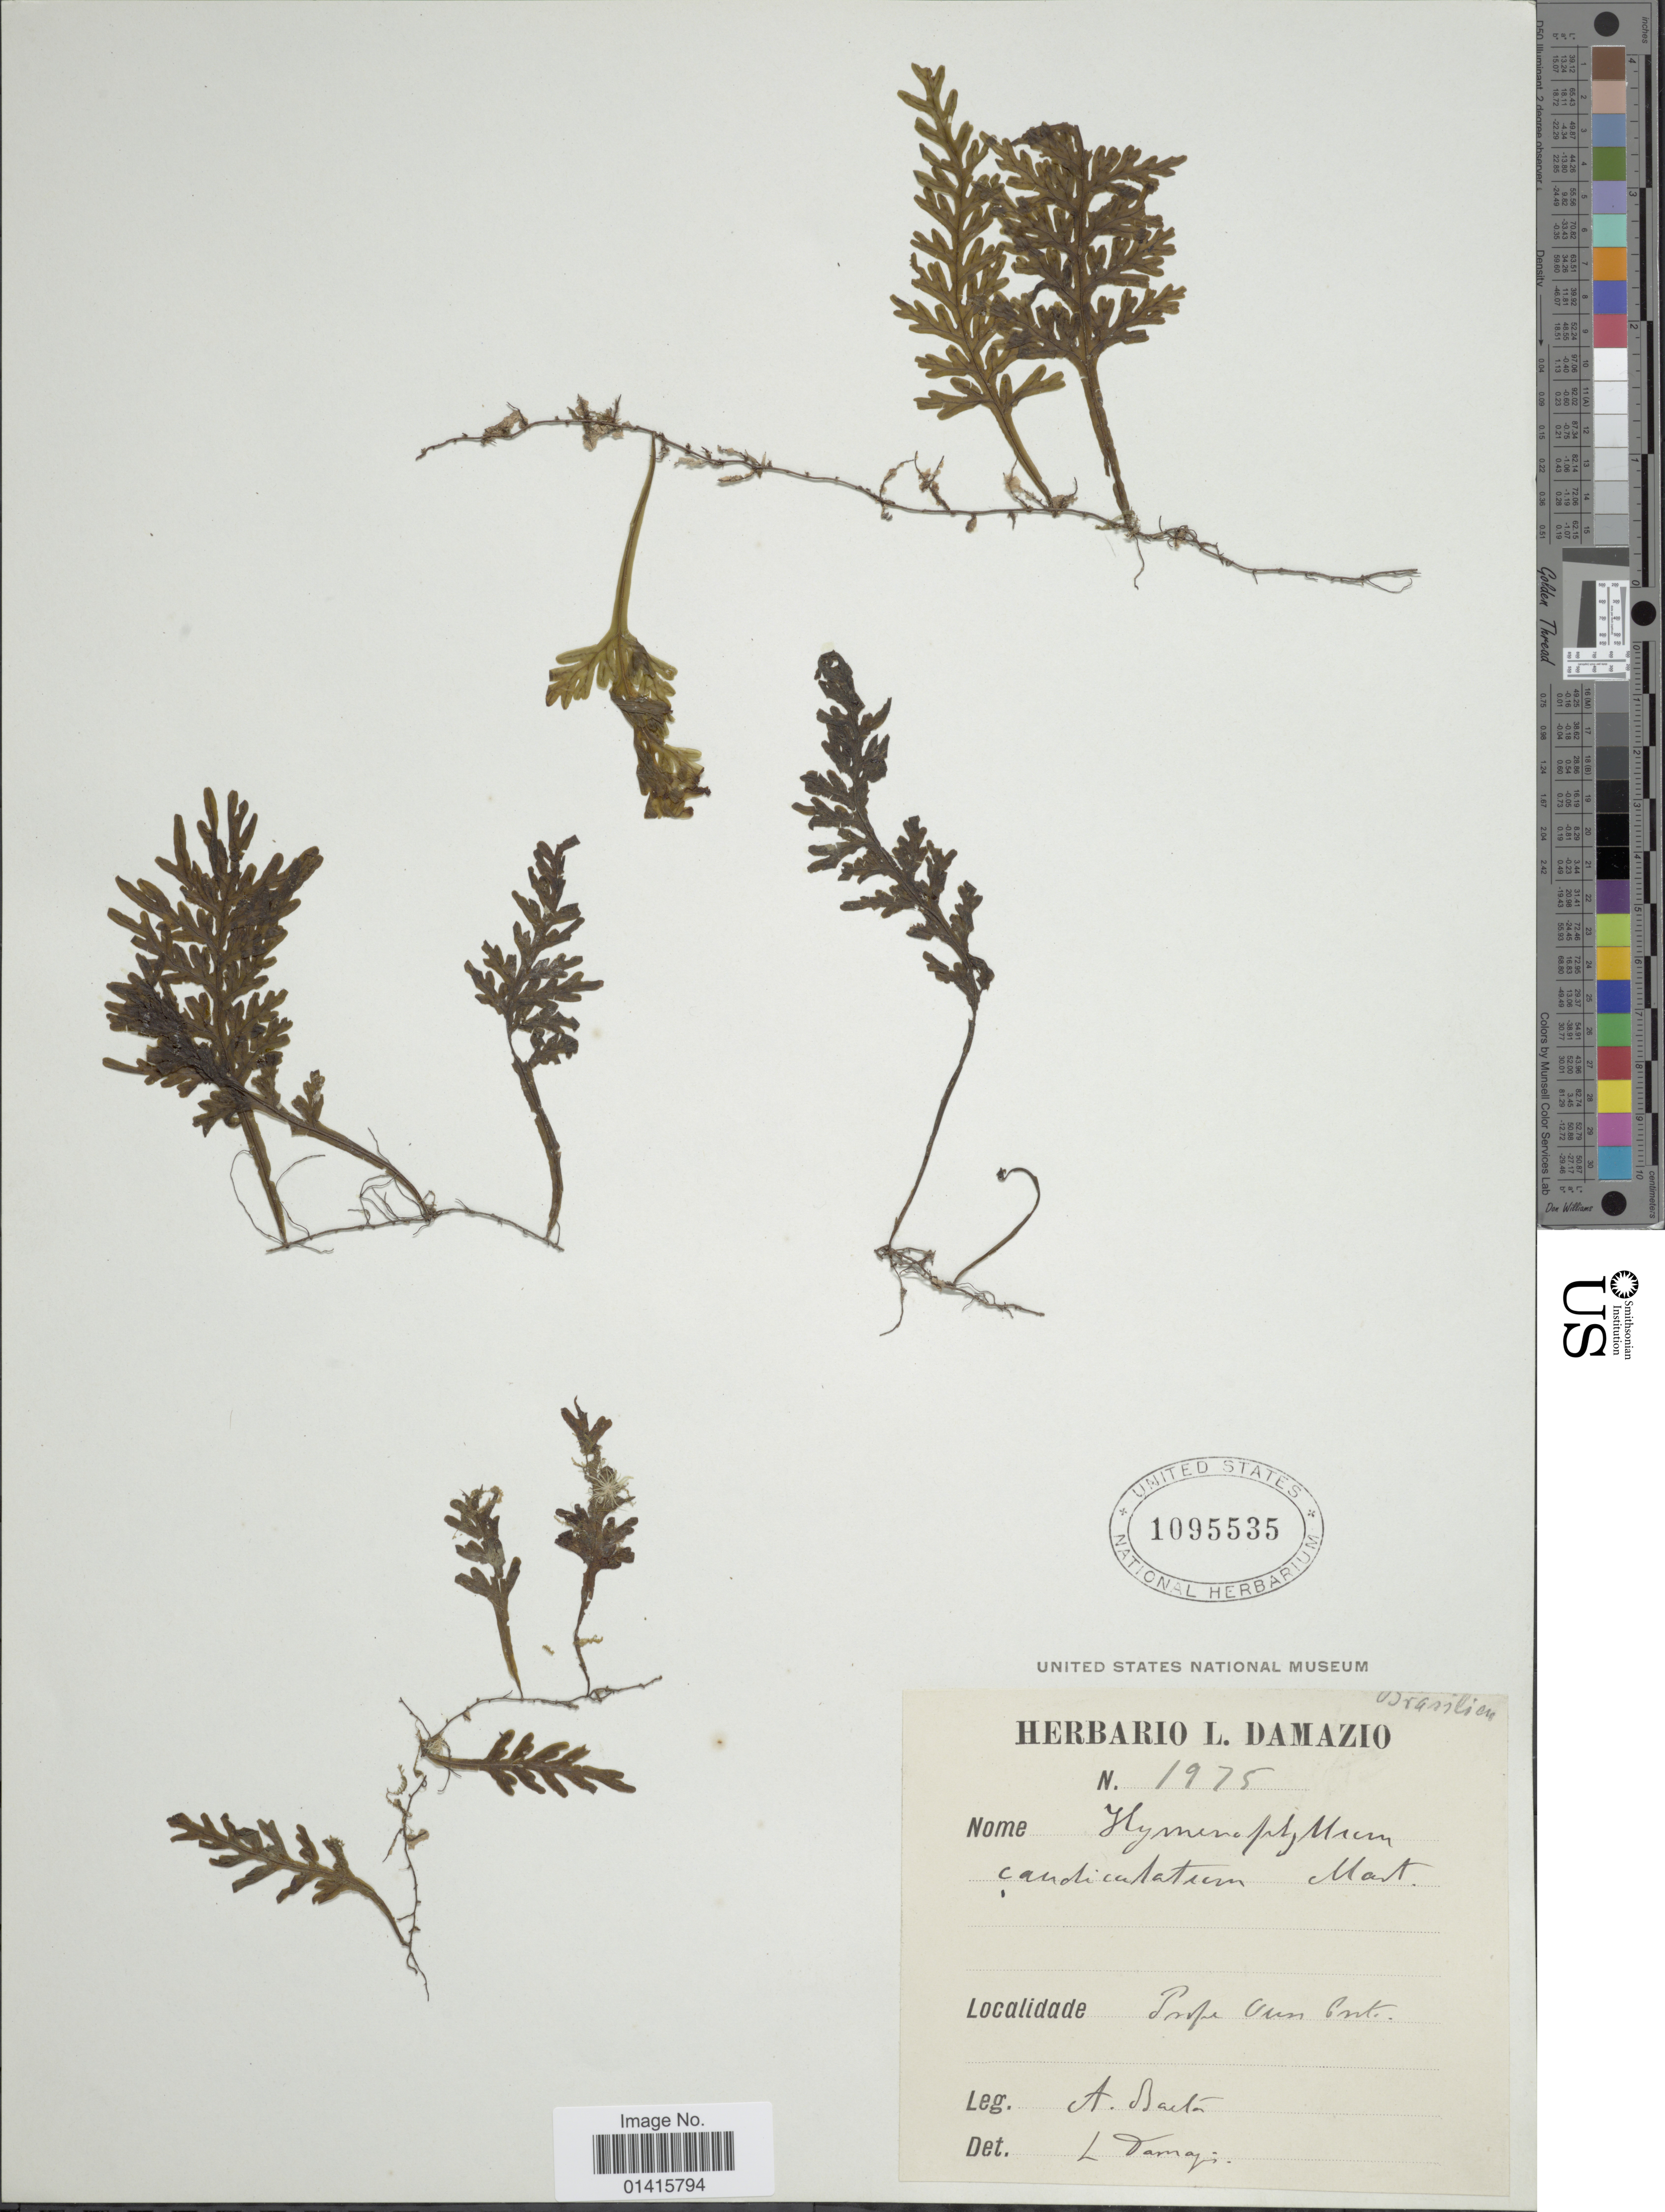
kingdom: Plantae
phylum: Tracheophyta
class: Polypodiopsida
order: Hymenophyllales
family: Hymenophyllaceae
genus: Hymenophyllum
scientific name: Hymenophyllum caudiculatum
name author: Mart.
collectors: A. Bacta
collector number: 1975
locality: Prope Cum Pnt. [interpreted]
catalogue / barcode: US 1095535